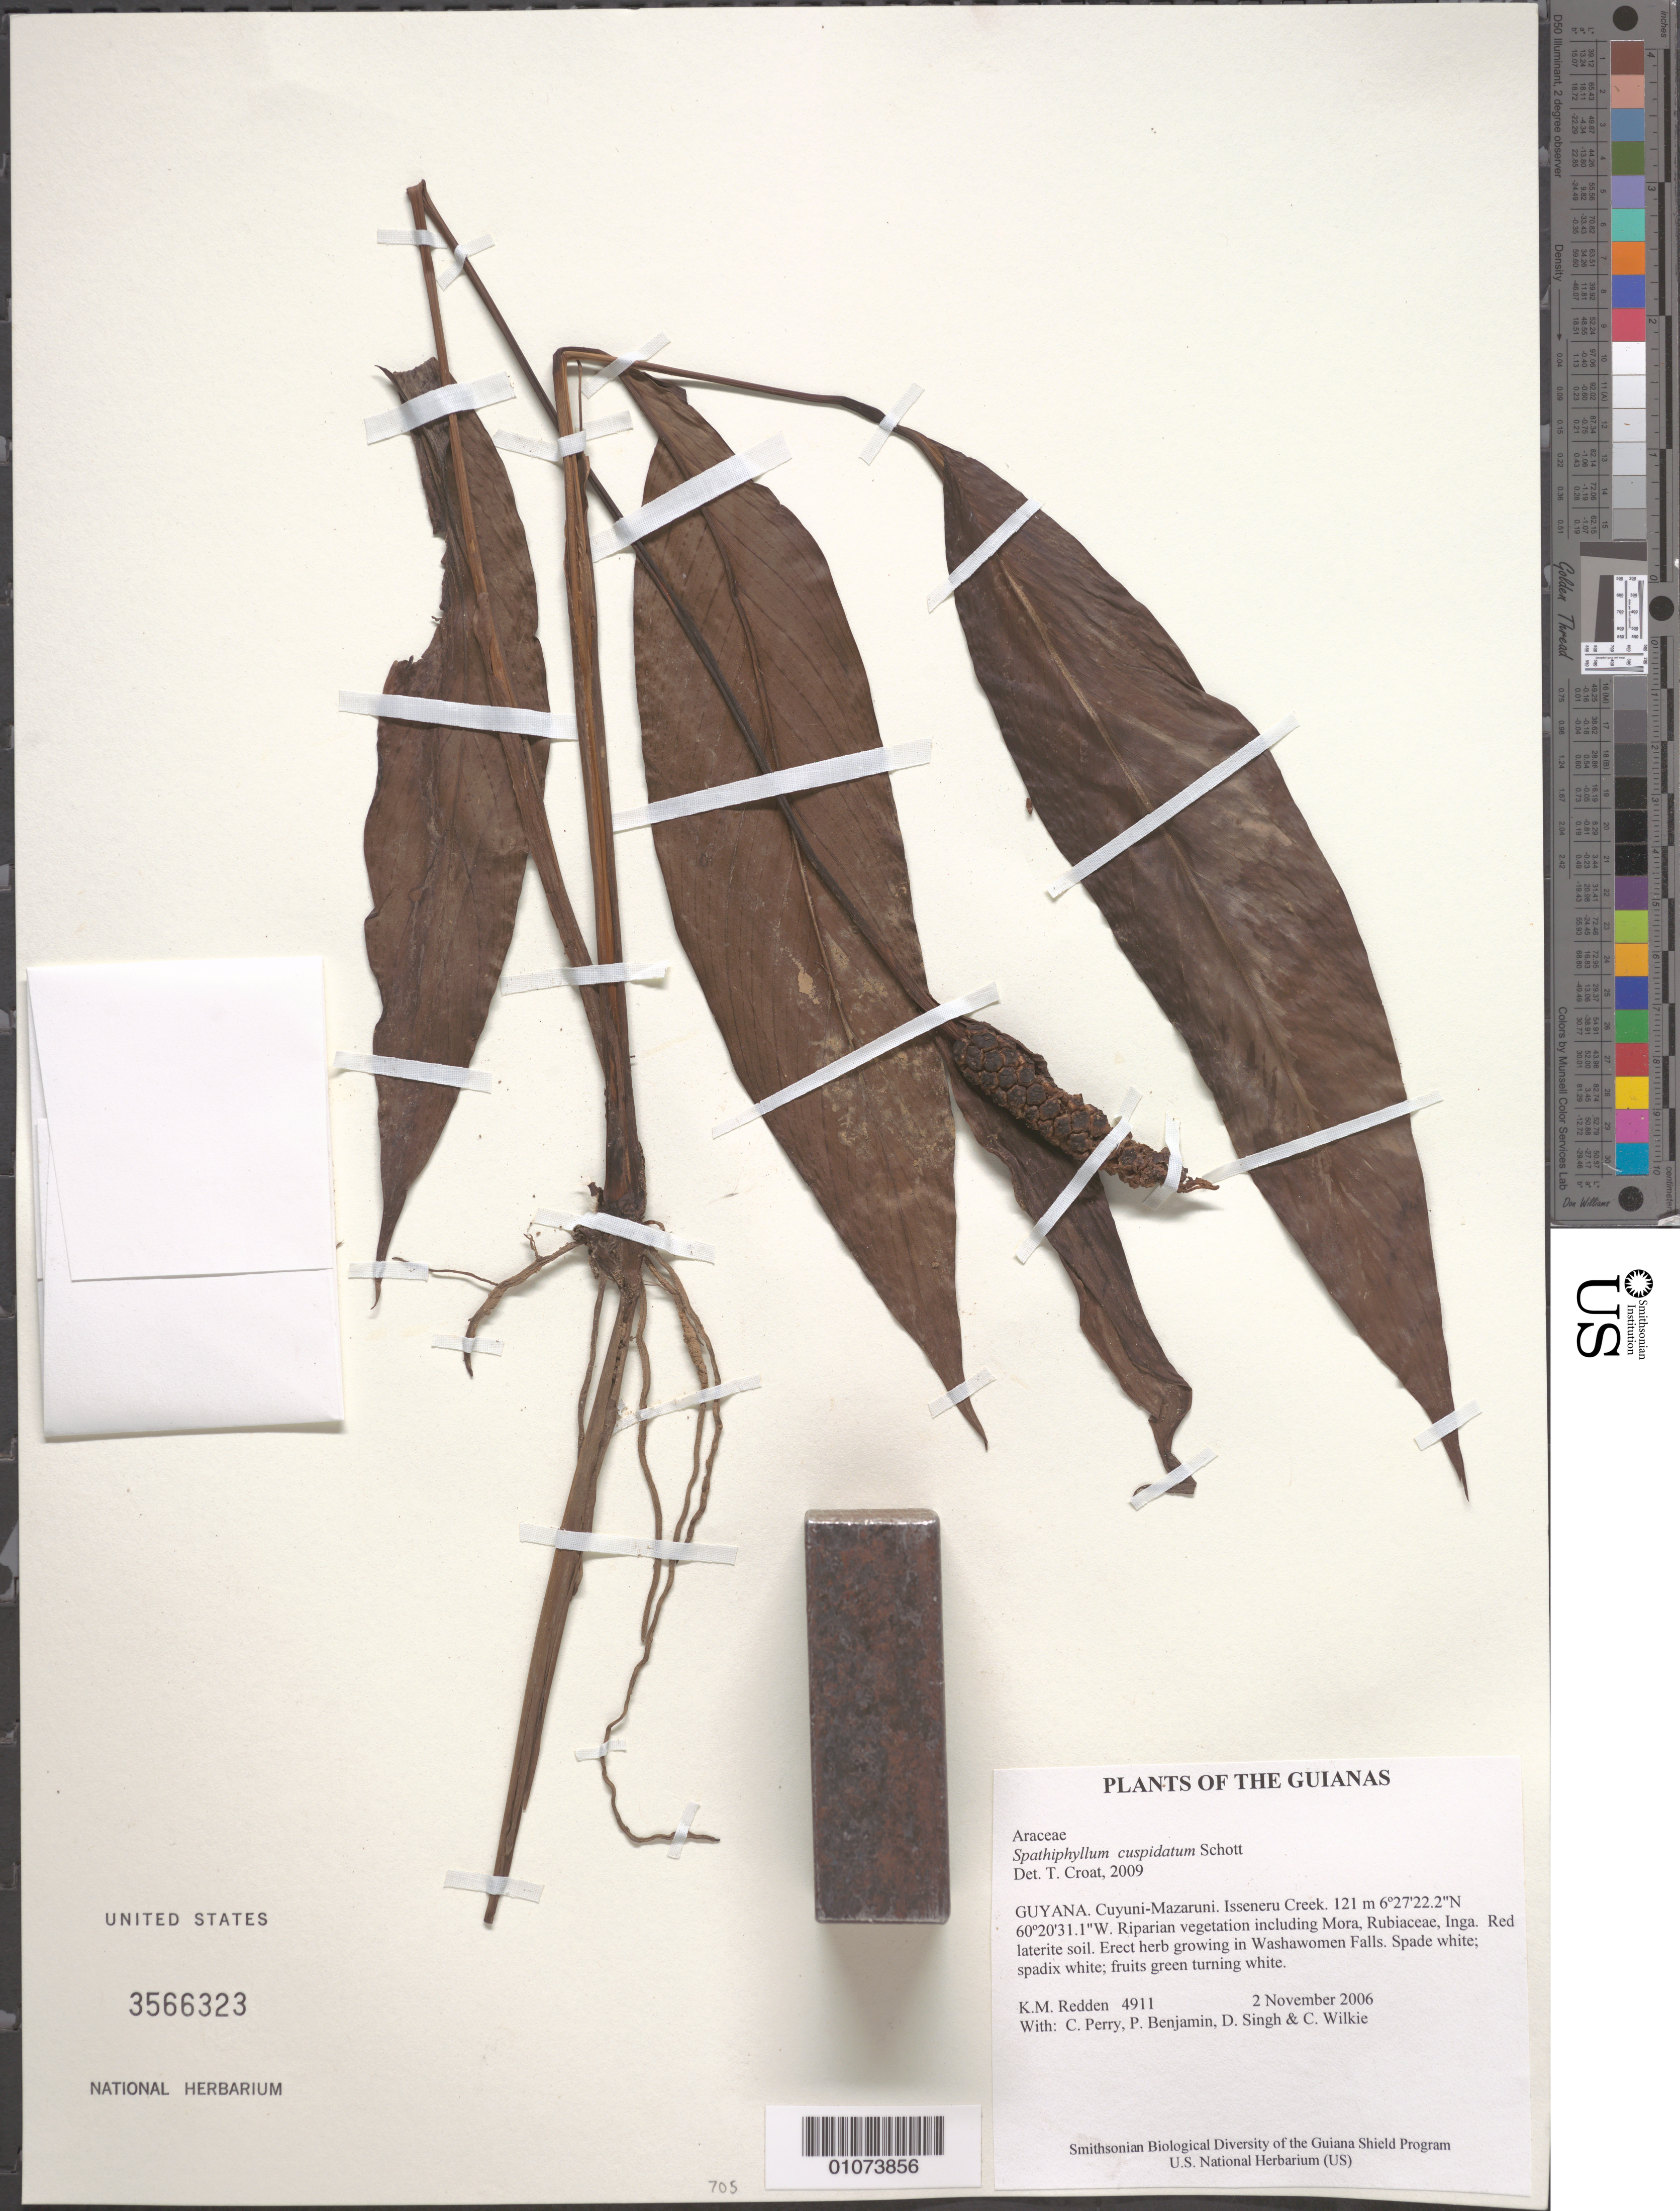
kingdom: Plantae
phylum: Tracheophyta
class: Liliopsida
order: Alismatales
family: Araceae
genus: Spathiphyllum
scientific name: Spathiphyllum cuspidatum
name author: Schott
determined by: Croat, Thomas B., Missouri Botanical Garden (MO)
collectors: K. M. Redden, C. Perry, P. Benjamin, D. Singh & C. Wilkie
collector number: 4911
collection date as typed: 2 November 2006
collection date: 2006-11-02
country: Guyana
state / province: Cuyuni-Mazaruni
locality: Isseneru Creek.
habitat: Riparian vegetation including Mora, Rubiaceae, Inga. Red laterite soil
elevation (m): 121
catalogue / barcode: US 3566323